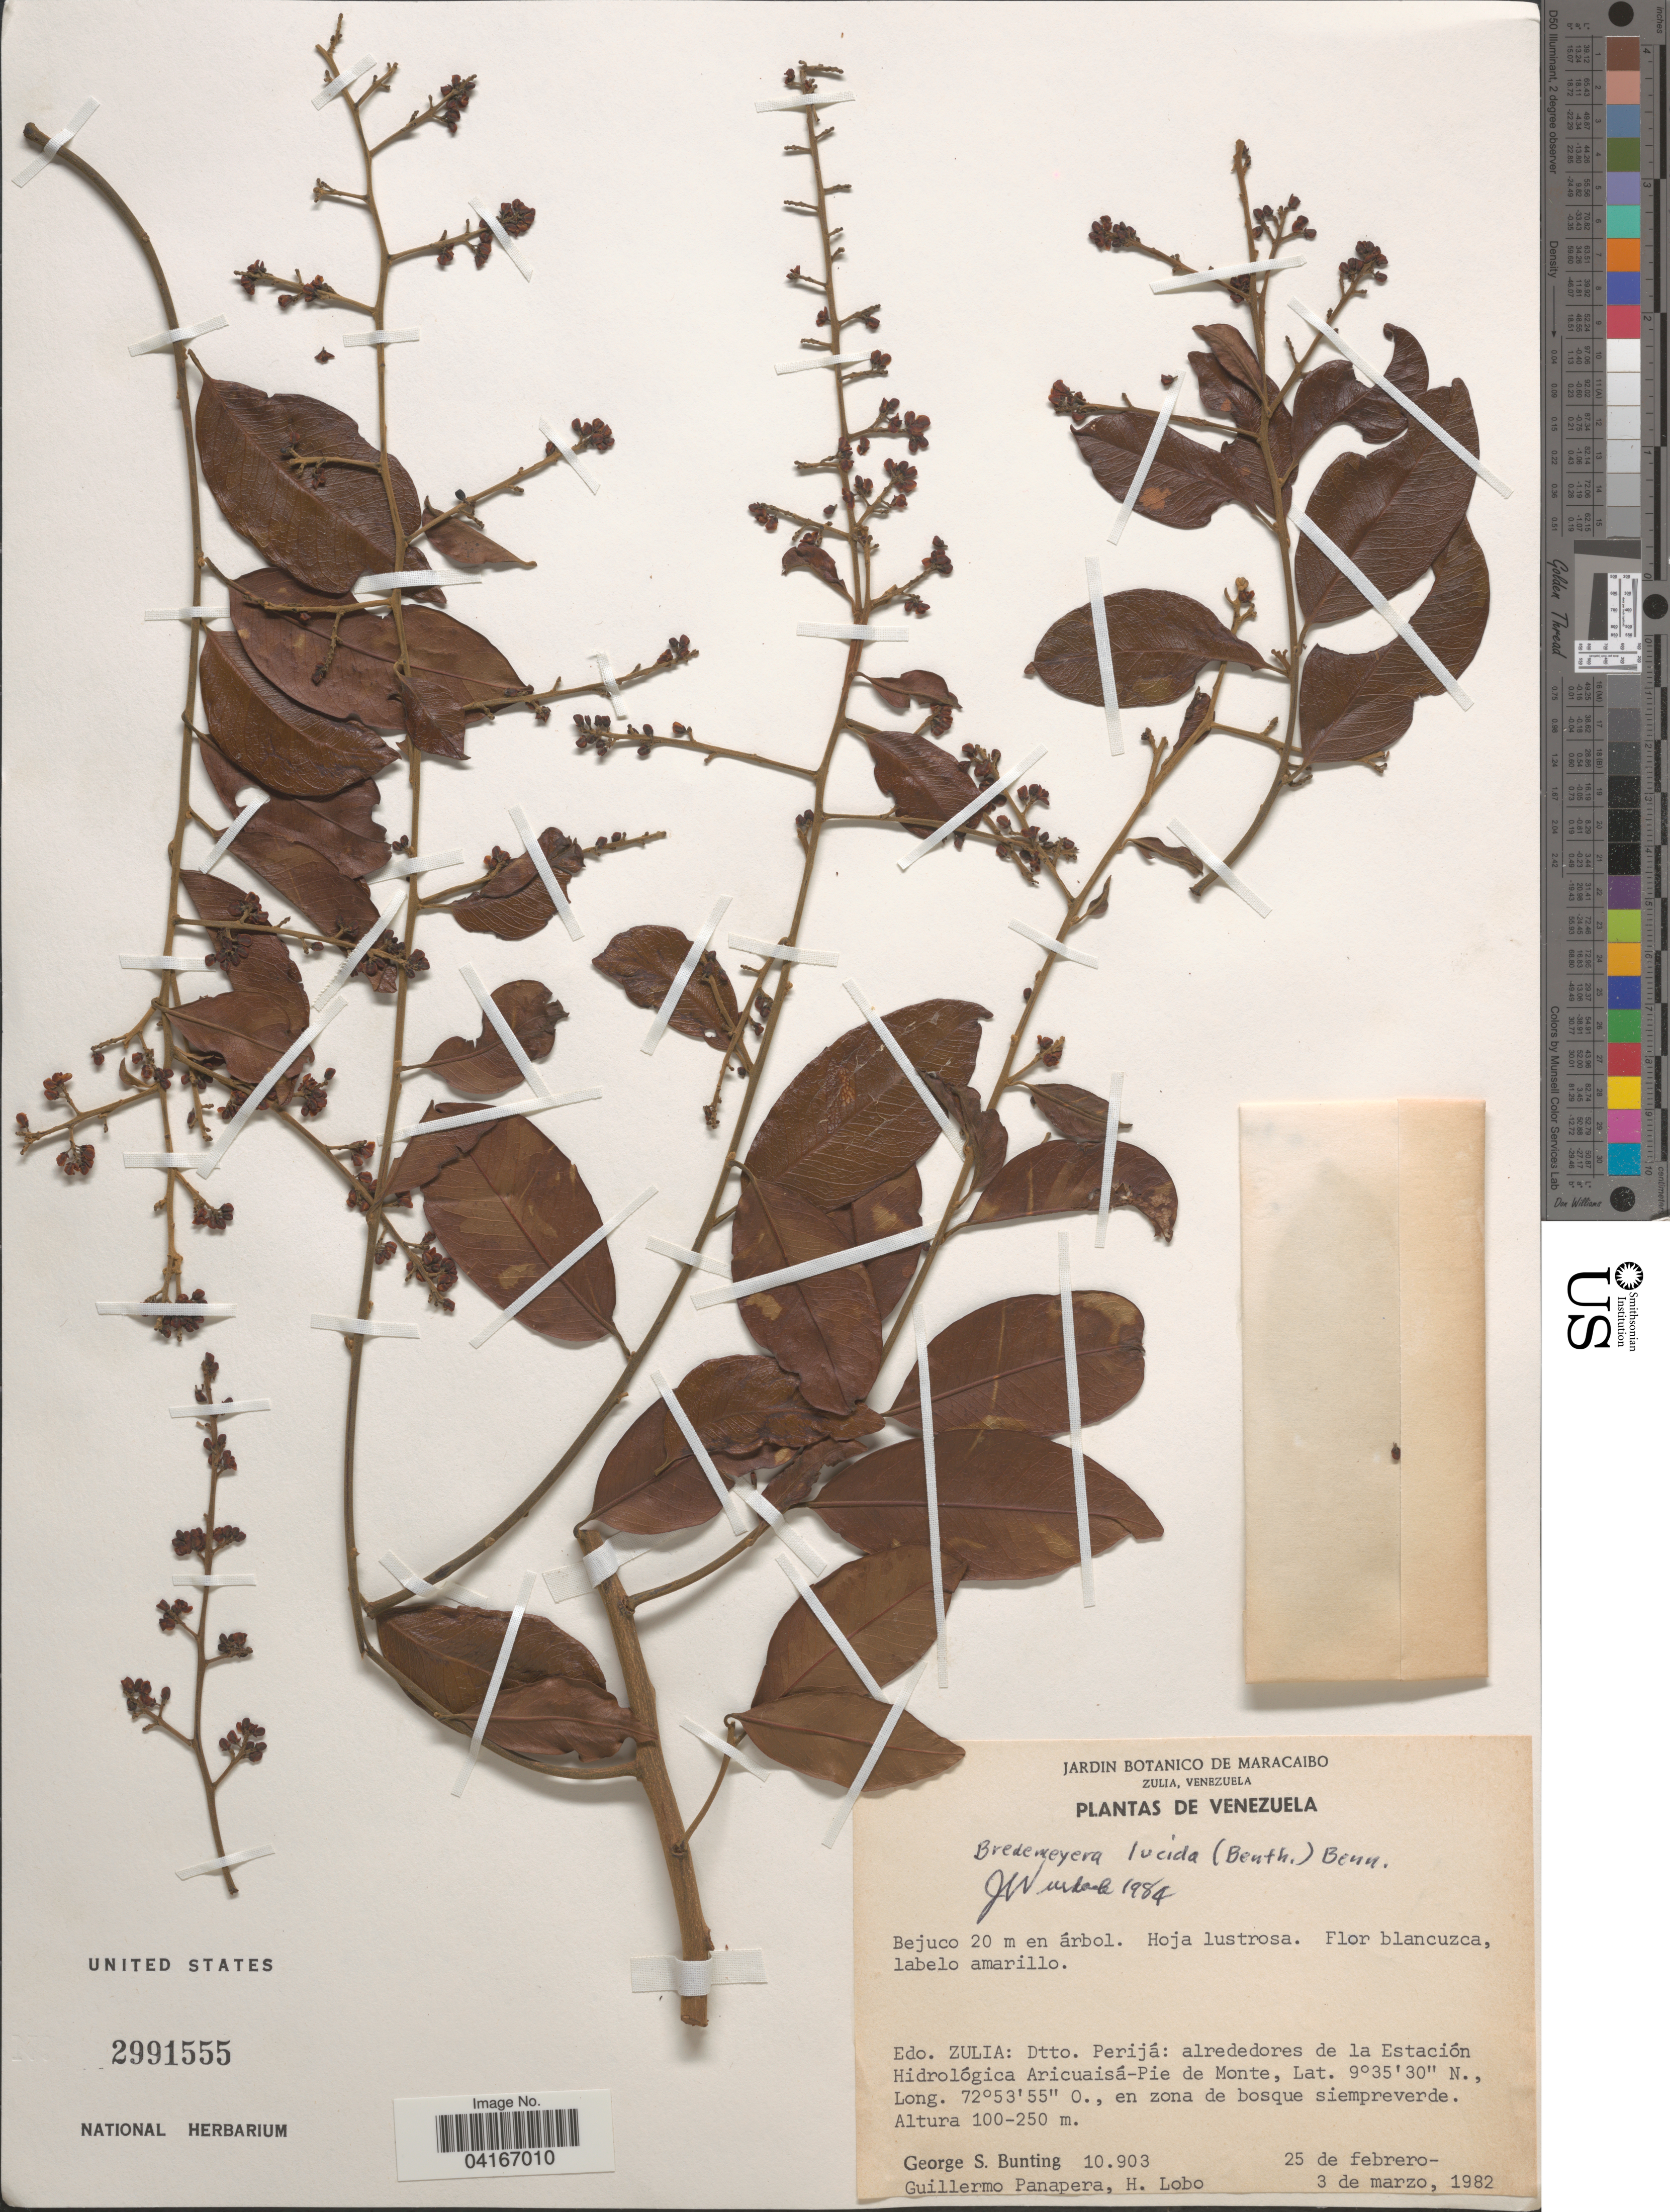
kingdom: Plantae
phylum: Tracheophyta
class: Magnoliopsida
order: Fabales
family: Polygalaceae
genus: Bredemeyera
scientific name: Bredemeyera lucida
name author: (Benth.) Klotzsch ex Hassk.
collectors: G. S. Bunting, G. Panapera & H. Lobo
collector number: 10903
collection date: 1982-02-25/1982-03-03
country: Venezuela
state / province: Zulia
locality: Dtto. Perijá: alrededores de la Estación Hidrológica Aricuaisá-Pie de Monte.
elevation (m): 100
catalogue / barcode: US 2991555